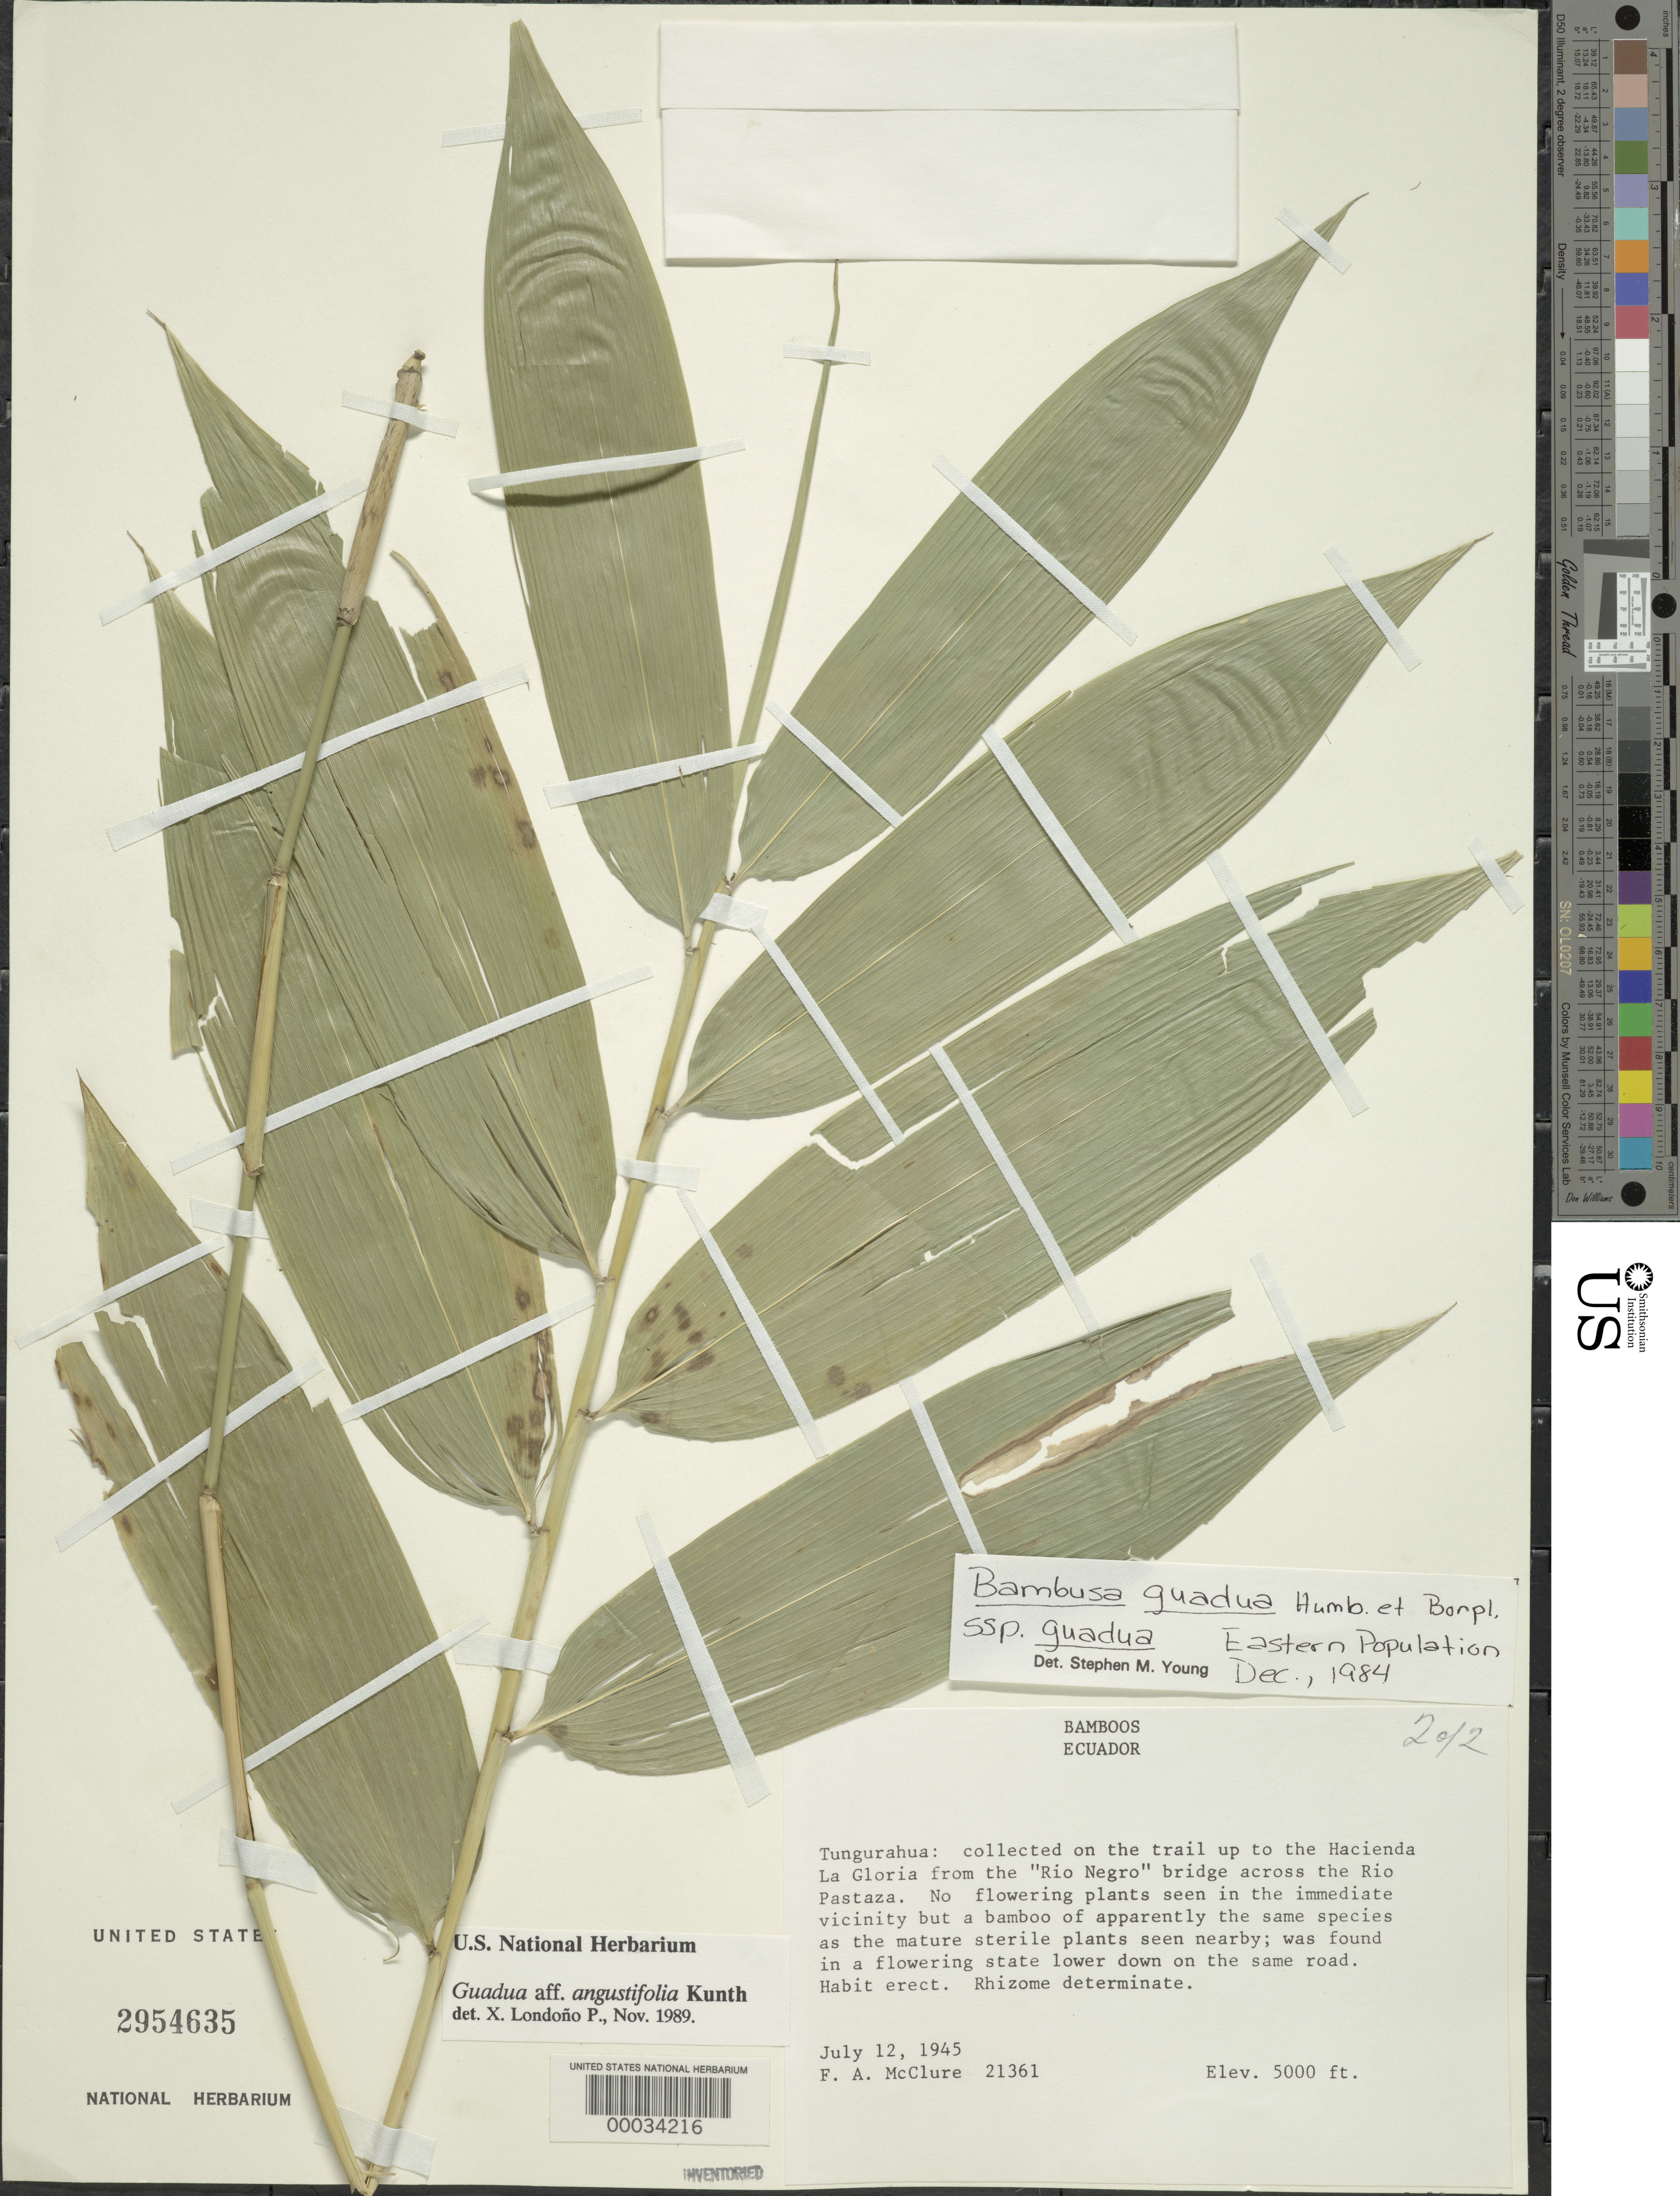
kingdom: Plantae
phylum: Tracheophyta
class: Liliopsida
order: Poales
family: Poaceae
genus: Guadua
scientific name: Guadua angustifolia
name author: Kunth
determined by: Londoño, X., (TULV), Jardin Botanico "Juan Maria Cespedes"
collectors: F. A. McClure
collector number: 21361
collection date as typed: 12 Jul 1945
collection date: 1945-07-12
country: Ecuador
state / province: Tungurahua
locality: On the Trail up to Hacienda la gloria from the "Rio Negro" bridge across the Rio pastaza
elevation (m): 1525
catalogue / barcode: US 2954635